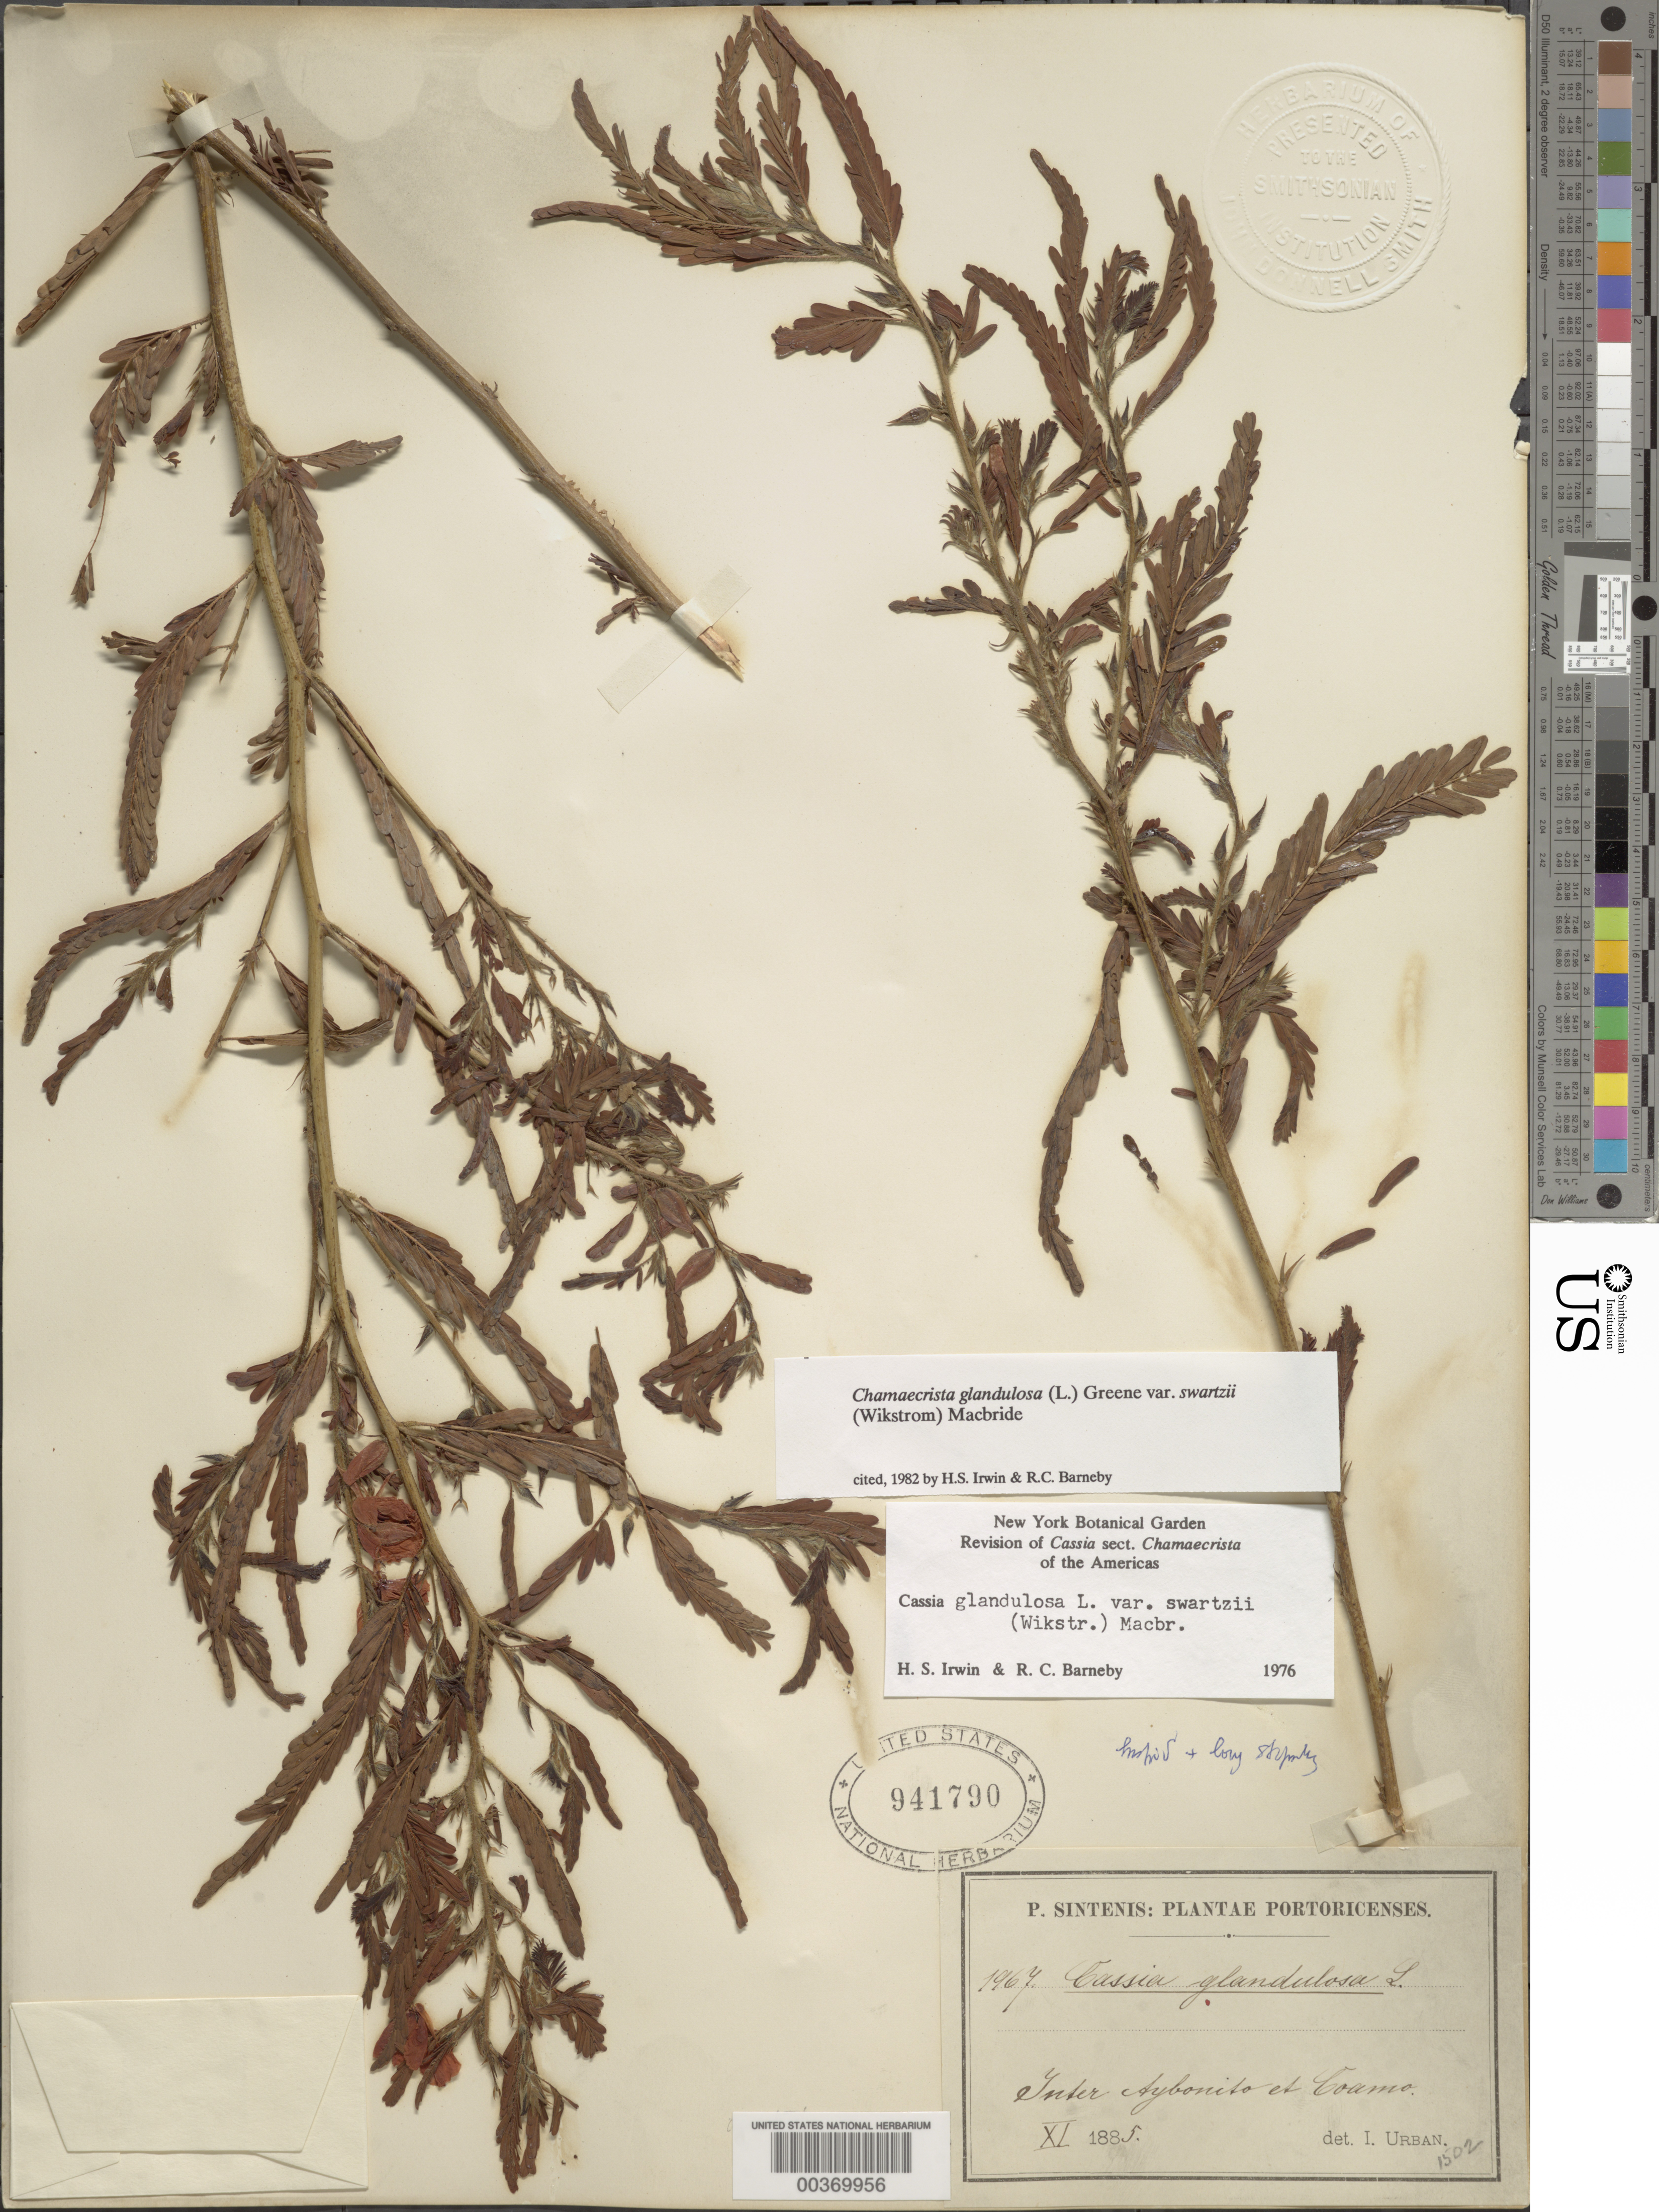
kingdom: Plantae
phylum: Tracheophyta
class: Magnoliopsida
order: Fabales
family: Fabaceae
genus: Chamaecrista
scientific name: Chamaecrista glandulosa var. swartzii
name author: (Wikstr.) H.S. Irwin & Barneby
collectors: P. Sintenis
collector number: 1967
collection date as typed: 04 Nov 1885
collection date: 1885-11-04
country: Puerto Rico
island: Greater Antilles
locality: Inter aybonito et coamo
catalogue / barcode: US 941790